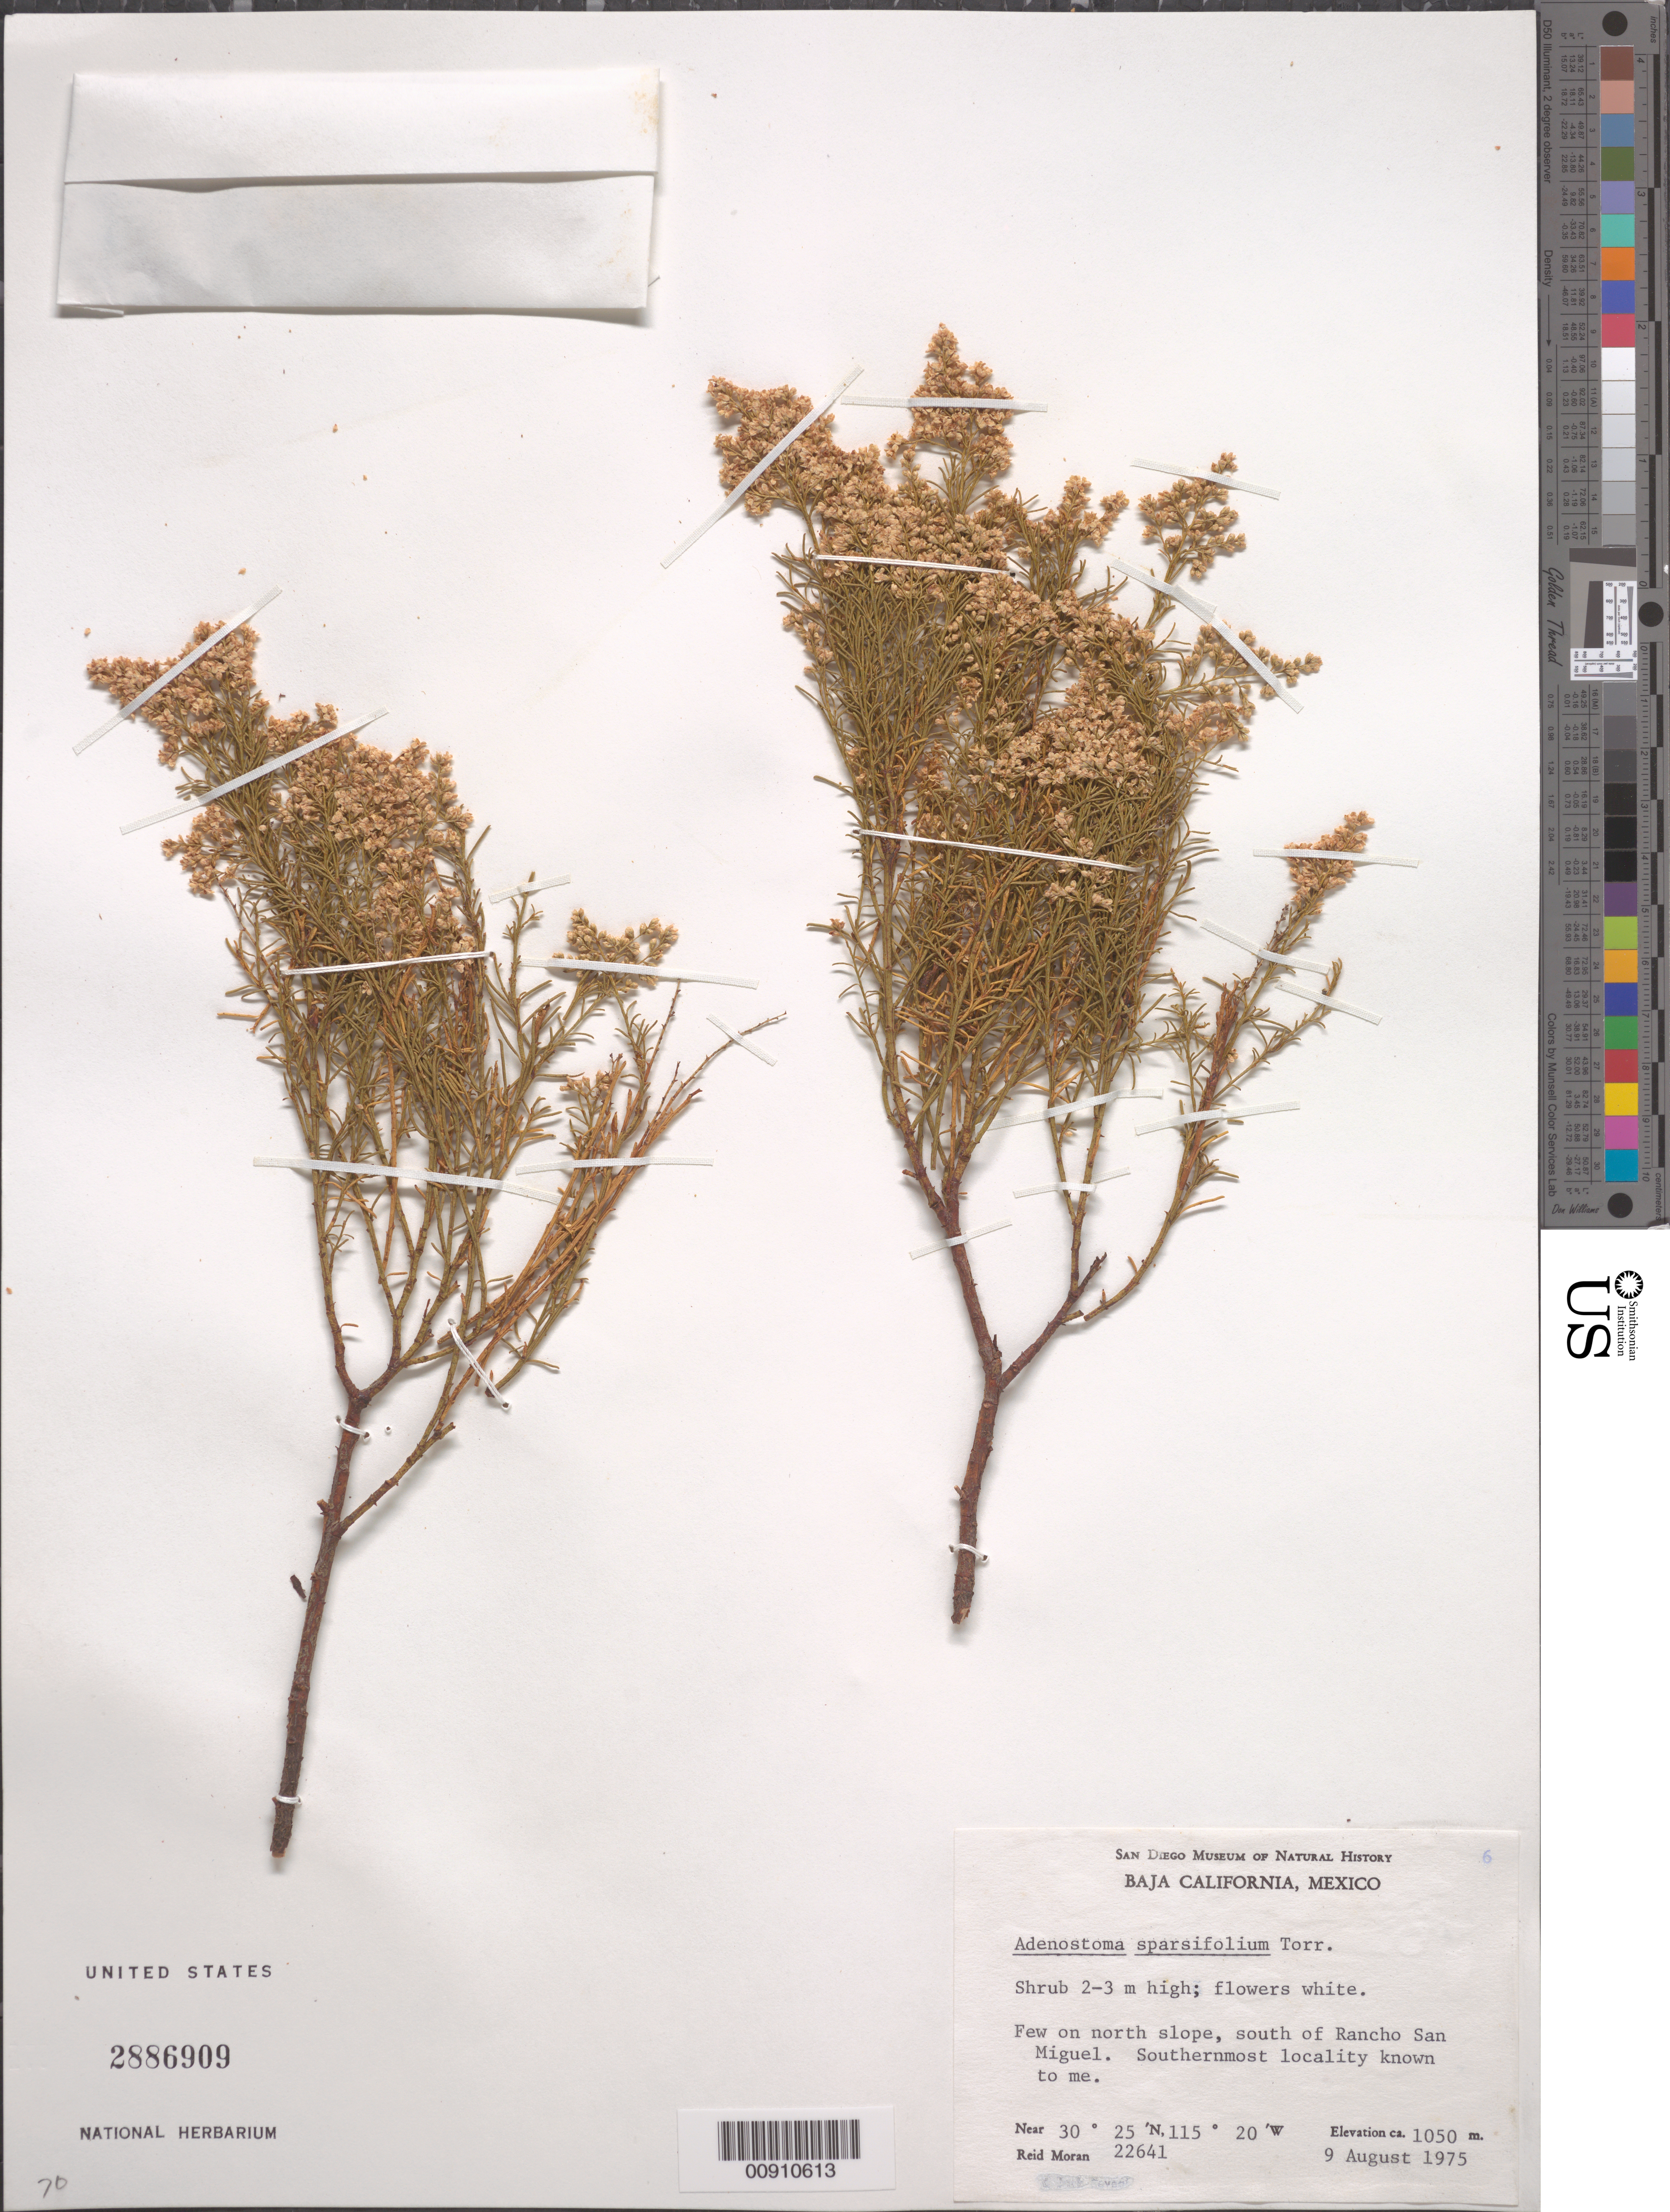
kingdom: Plantae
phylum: Tracheophyta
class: Magnoliopsida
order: Rosales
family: Rosaceae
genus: Adenostoma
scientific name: Adenostoma sparsifolium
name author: Torr.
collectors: R. V. Moran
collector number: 22641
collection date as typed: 09 Aug 1975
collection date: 1975-08-09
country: Mexico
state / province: Baja California Norte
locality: South of Rancho San Miguel, Baja California.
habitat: On north slope.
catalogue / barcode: US 2886909